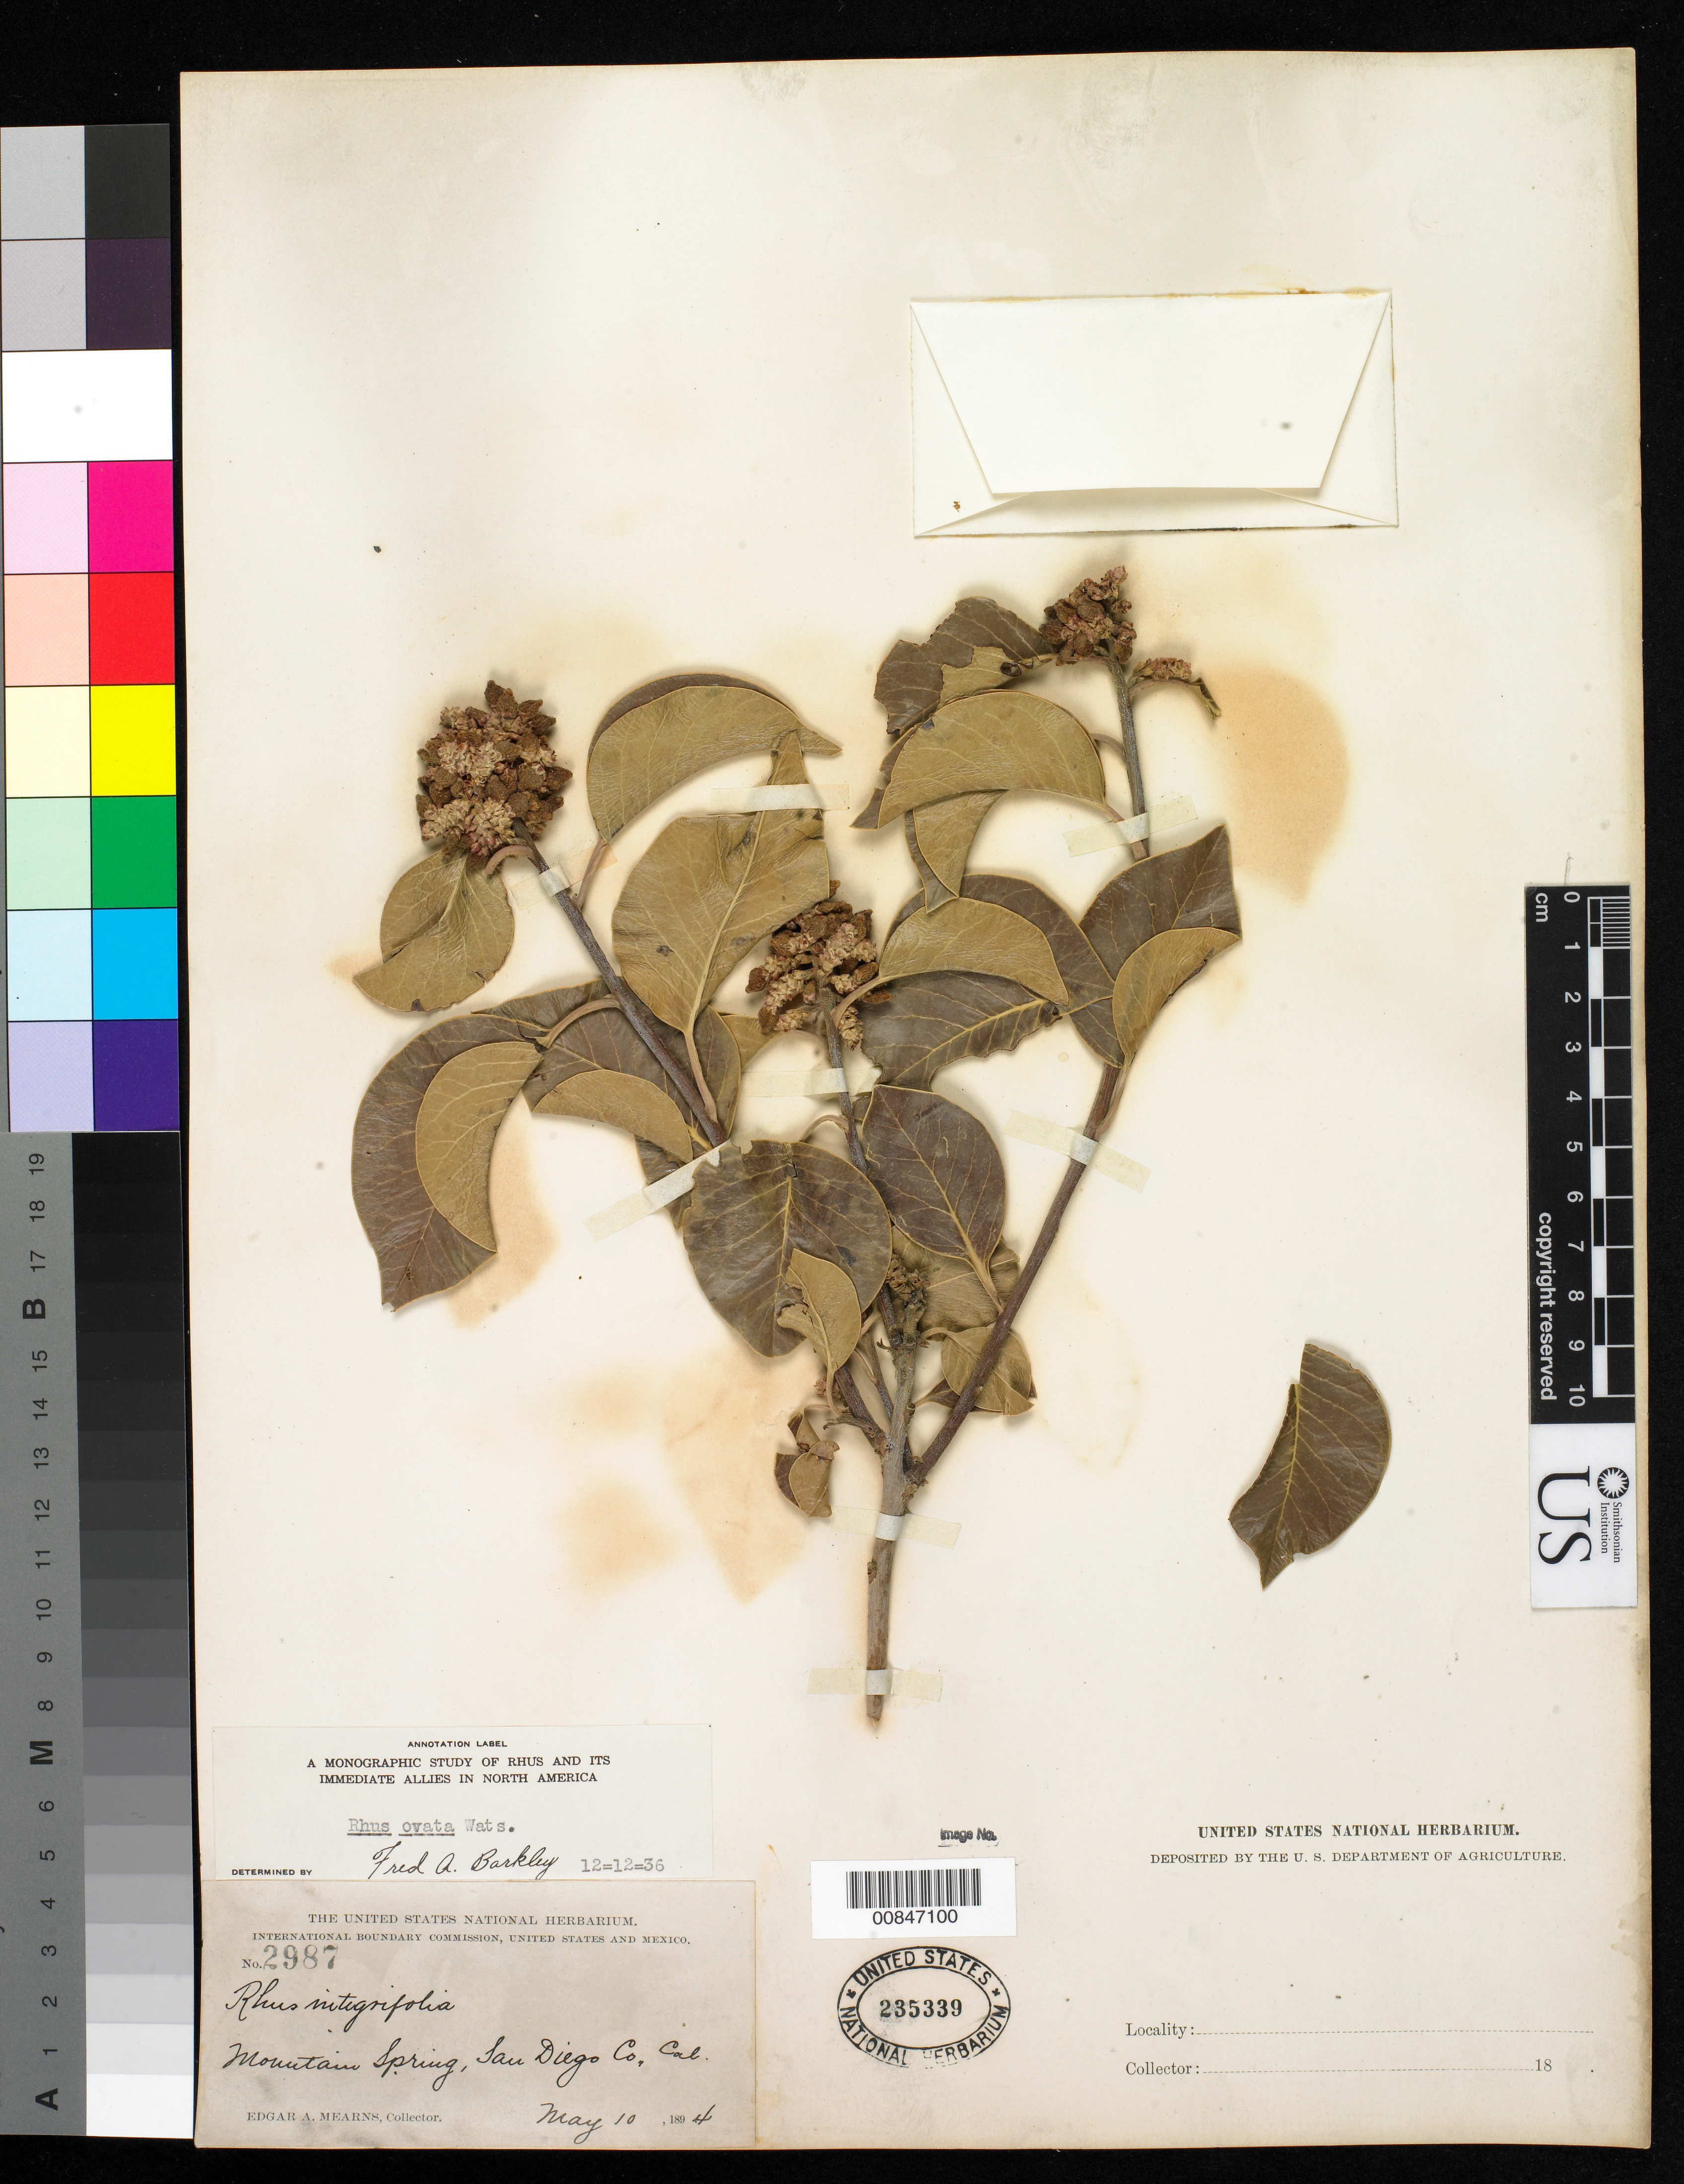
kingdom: Plantae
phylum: Tracheophyta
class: Magnoliopsida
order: Sapindales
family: Anacardiaceae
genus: Rhus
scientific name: Rhus ovata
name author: S. Watson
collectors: E. A. Mearns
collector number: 2987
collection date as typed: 10 May 1894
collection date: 1894-05-10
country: United States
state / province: California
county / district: San Diego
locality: Mountain Springs, San Diego County, California.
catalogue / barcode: US 235339